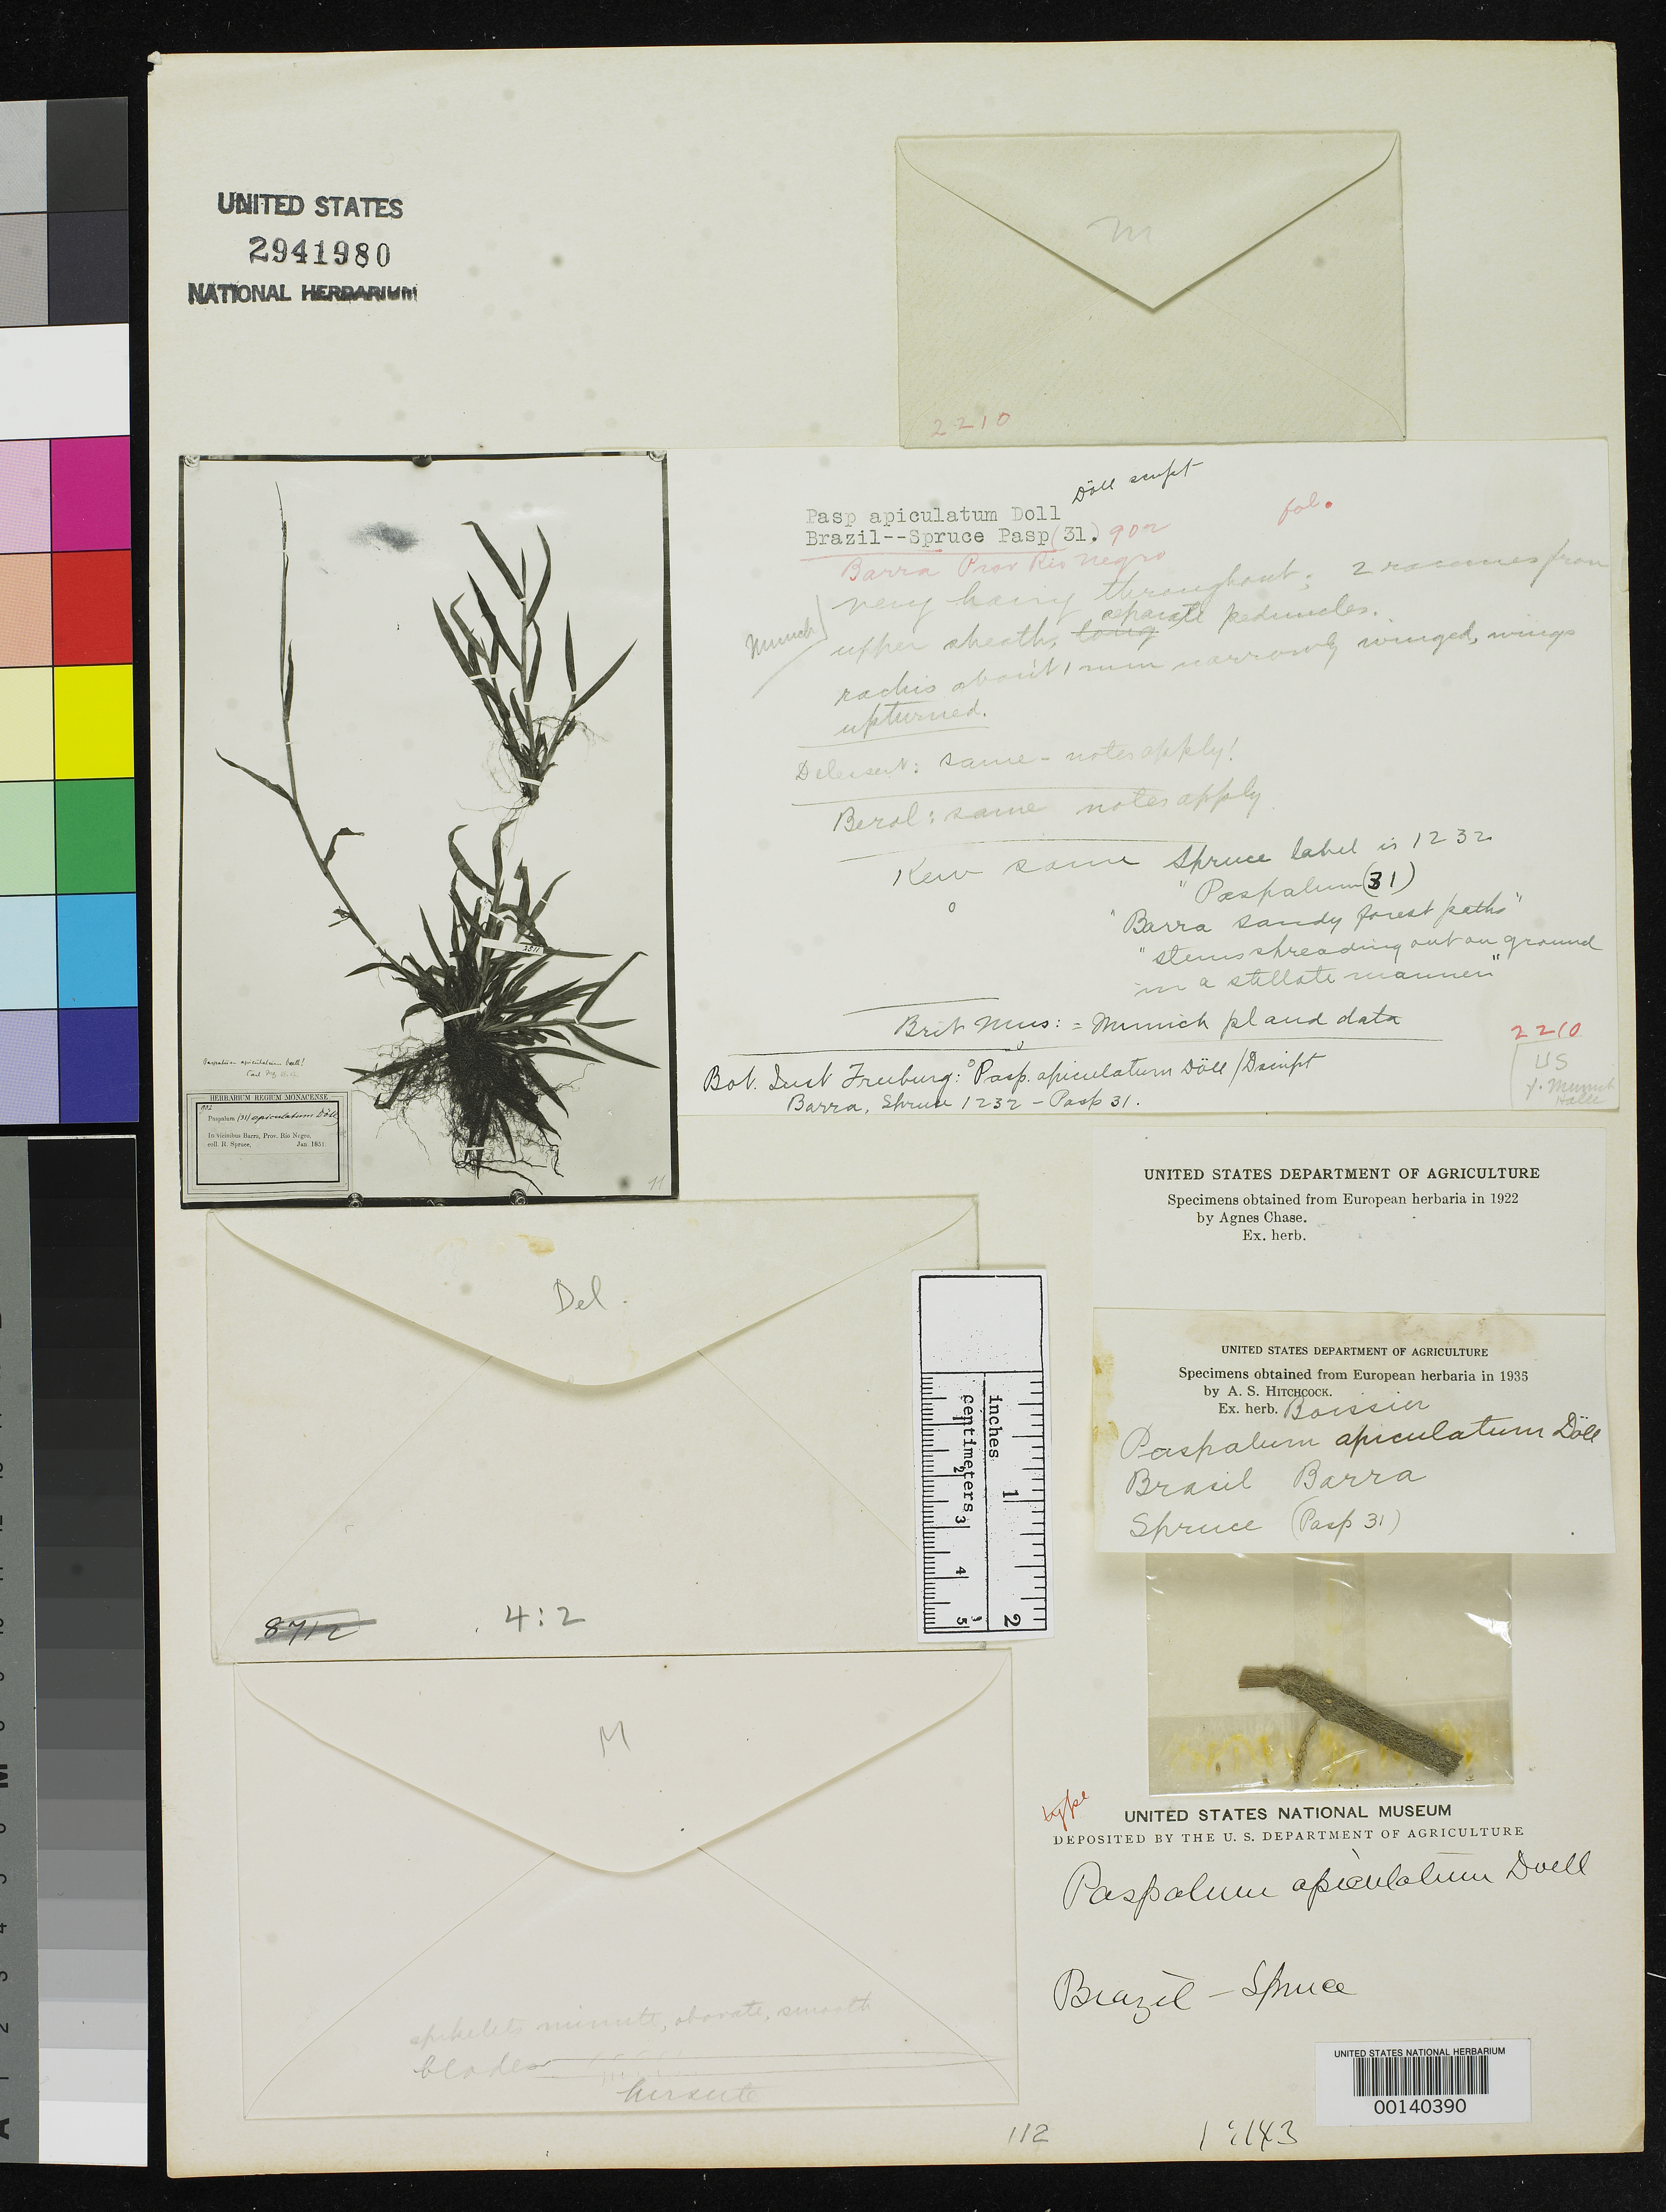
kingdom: Plantae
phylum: Tracheophyta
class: Liliopsida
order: Poales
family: Poaceae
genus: Paspalum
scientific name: Paspalum apiculatum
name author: Döll in Mart.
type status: Type Fragment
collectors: R. Spruce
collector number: Paspalum No. 31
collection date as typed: Jan 1851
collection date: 1851-01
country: Brazil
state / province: Amazonas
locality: Rio Negro, Barra near Manaus.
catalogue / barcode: US 2941980